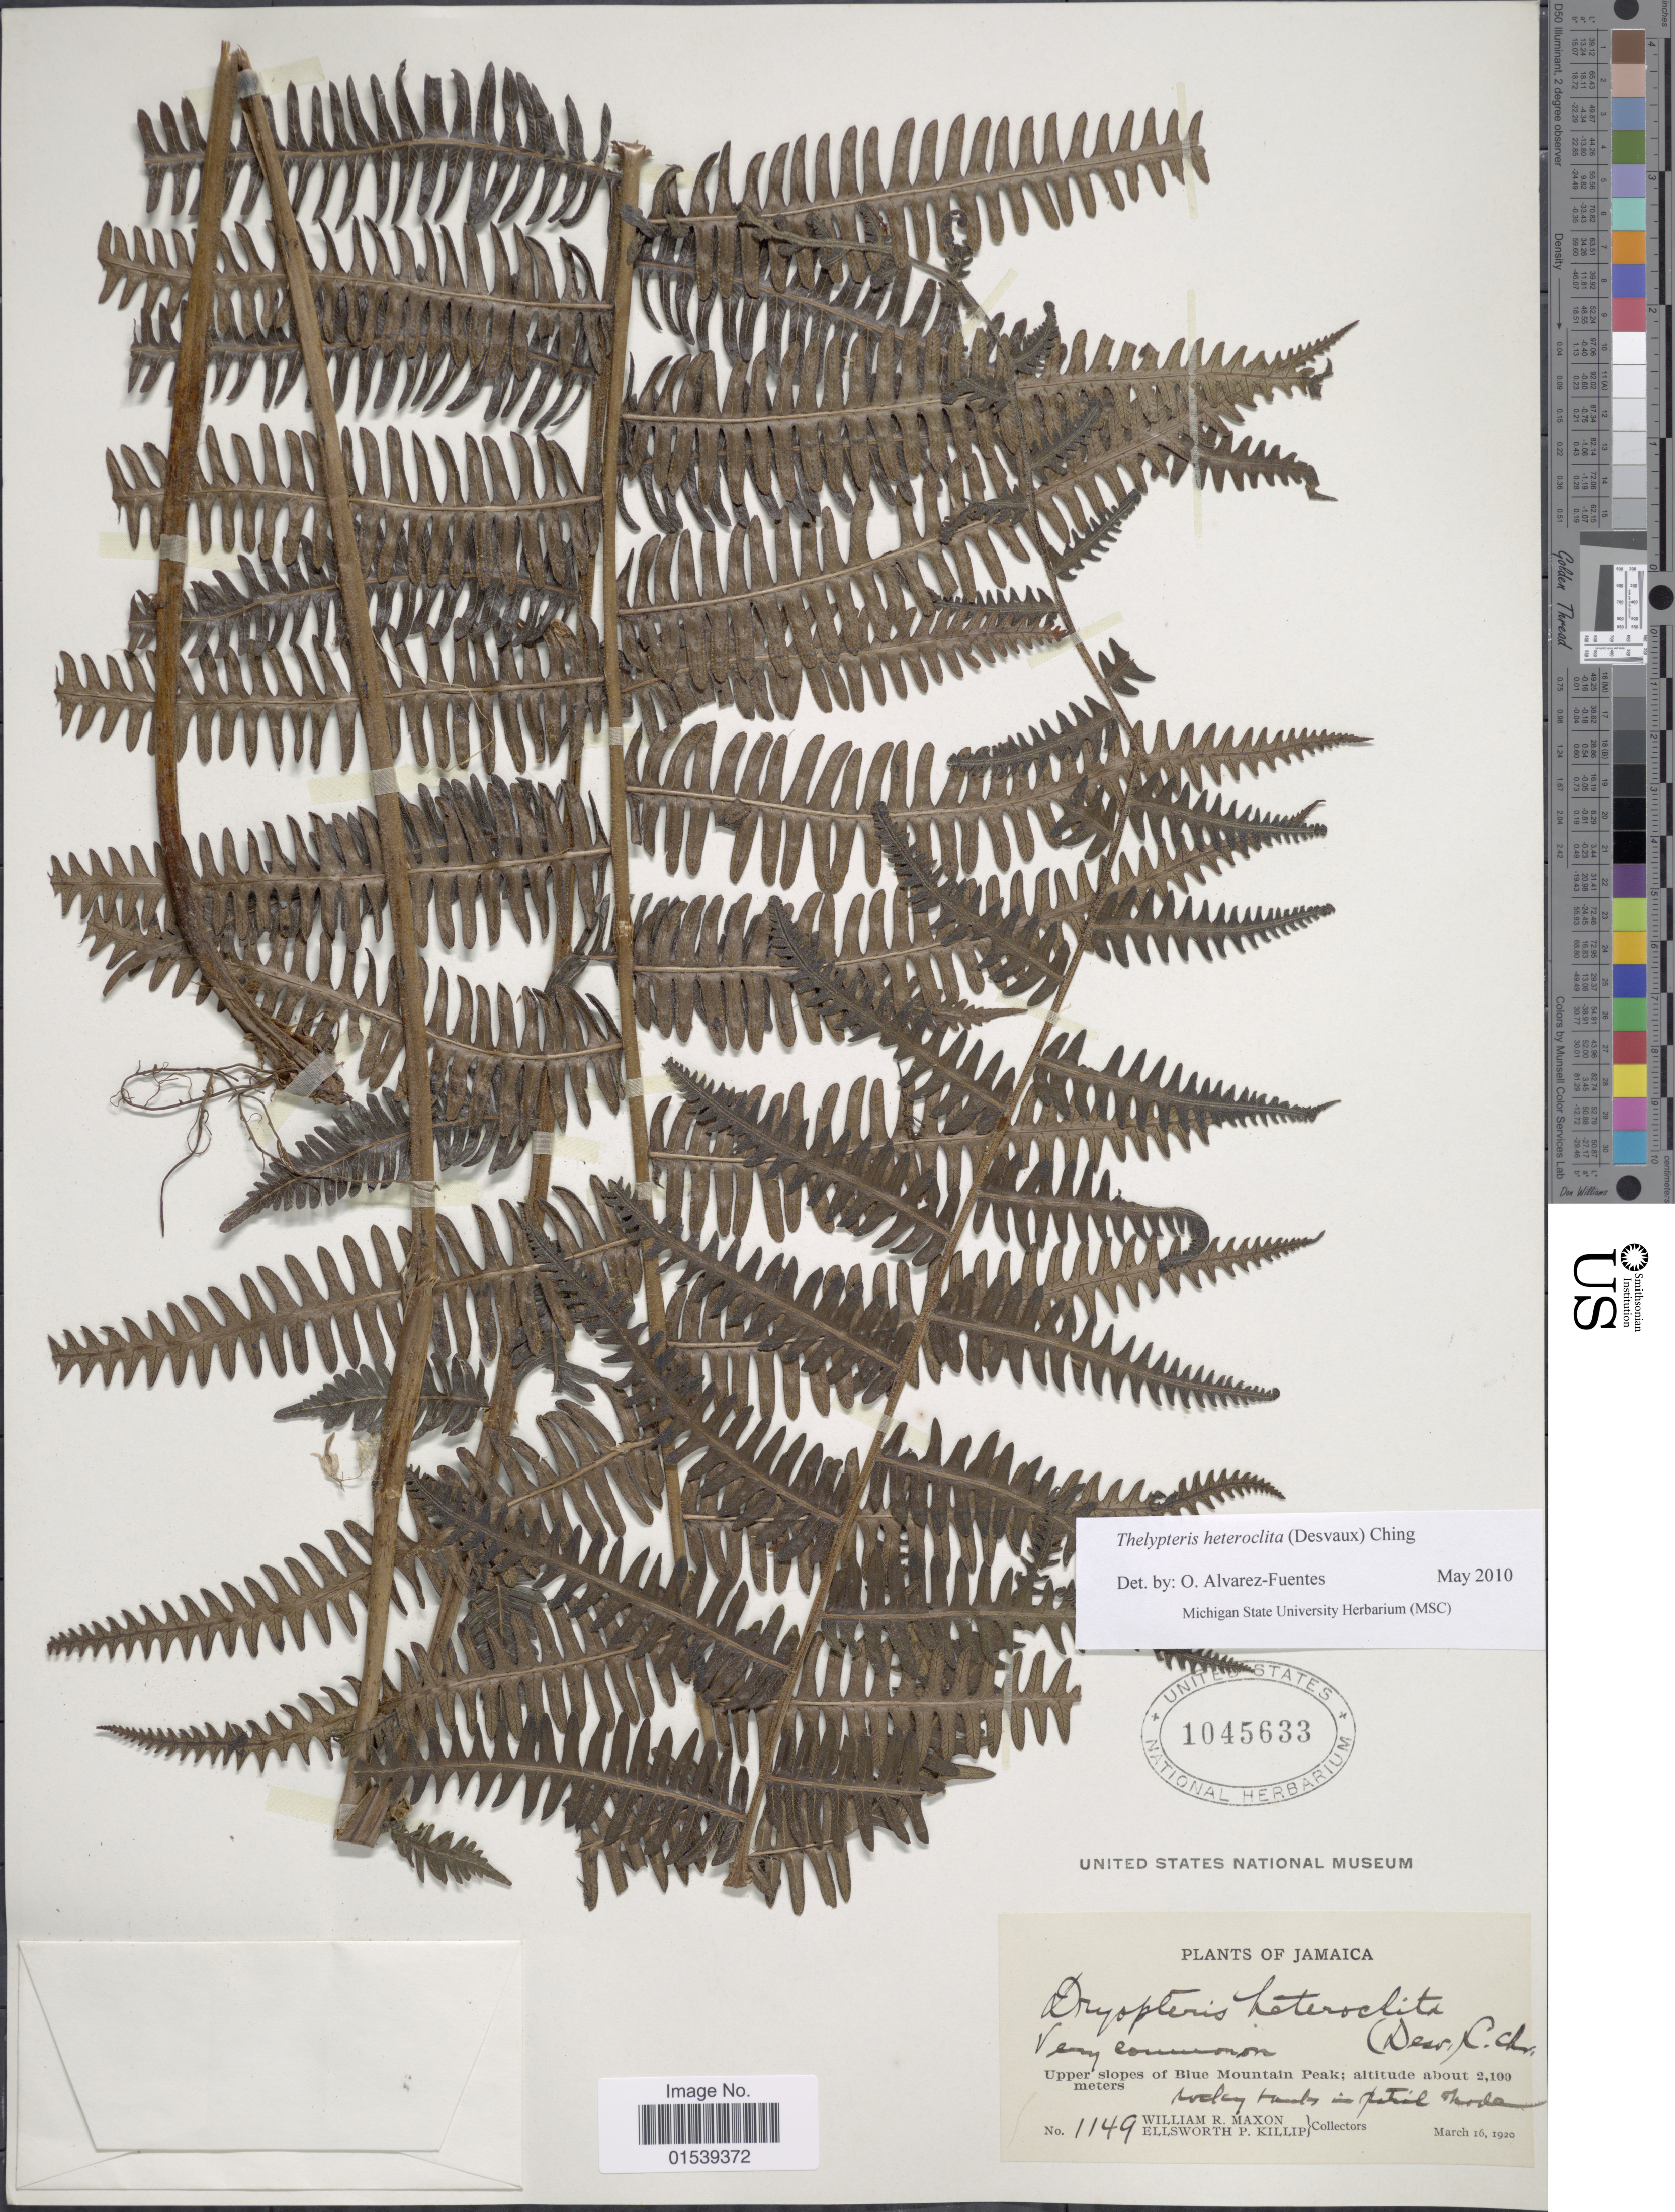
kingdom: Plantae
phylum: Tracheophyta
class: Polypodiopsida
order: Polypodiales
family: Thelypteridaceae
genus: Amauropelta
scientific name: Amauropelta heteroclita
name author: (Desv.) Pic. Serm.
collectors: W. R. Maxon & E. P. Killip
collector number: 1149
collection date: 1920-03-16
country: Jamaica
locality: Upper slopes of Blue Mountain Peak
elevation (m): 2100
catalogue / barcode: US 1045633